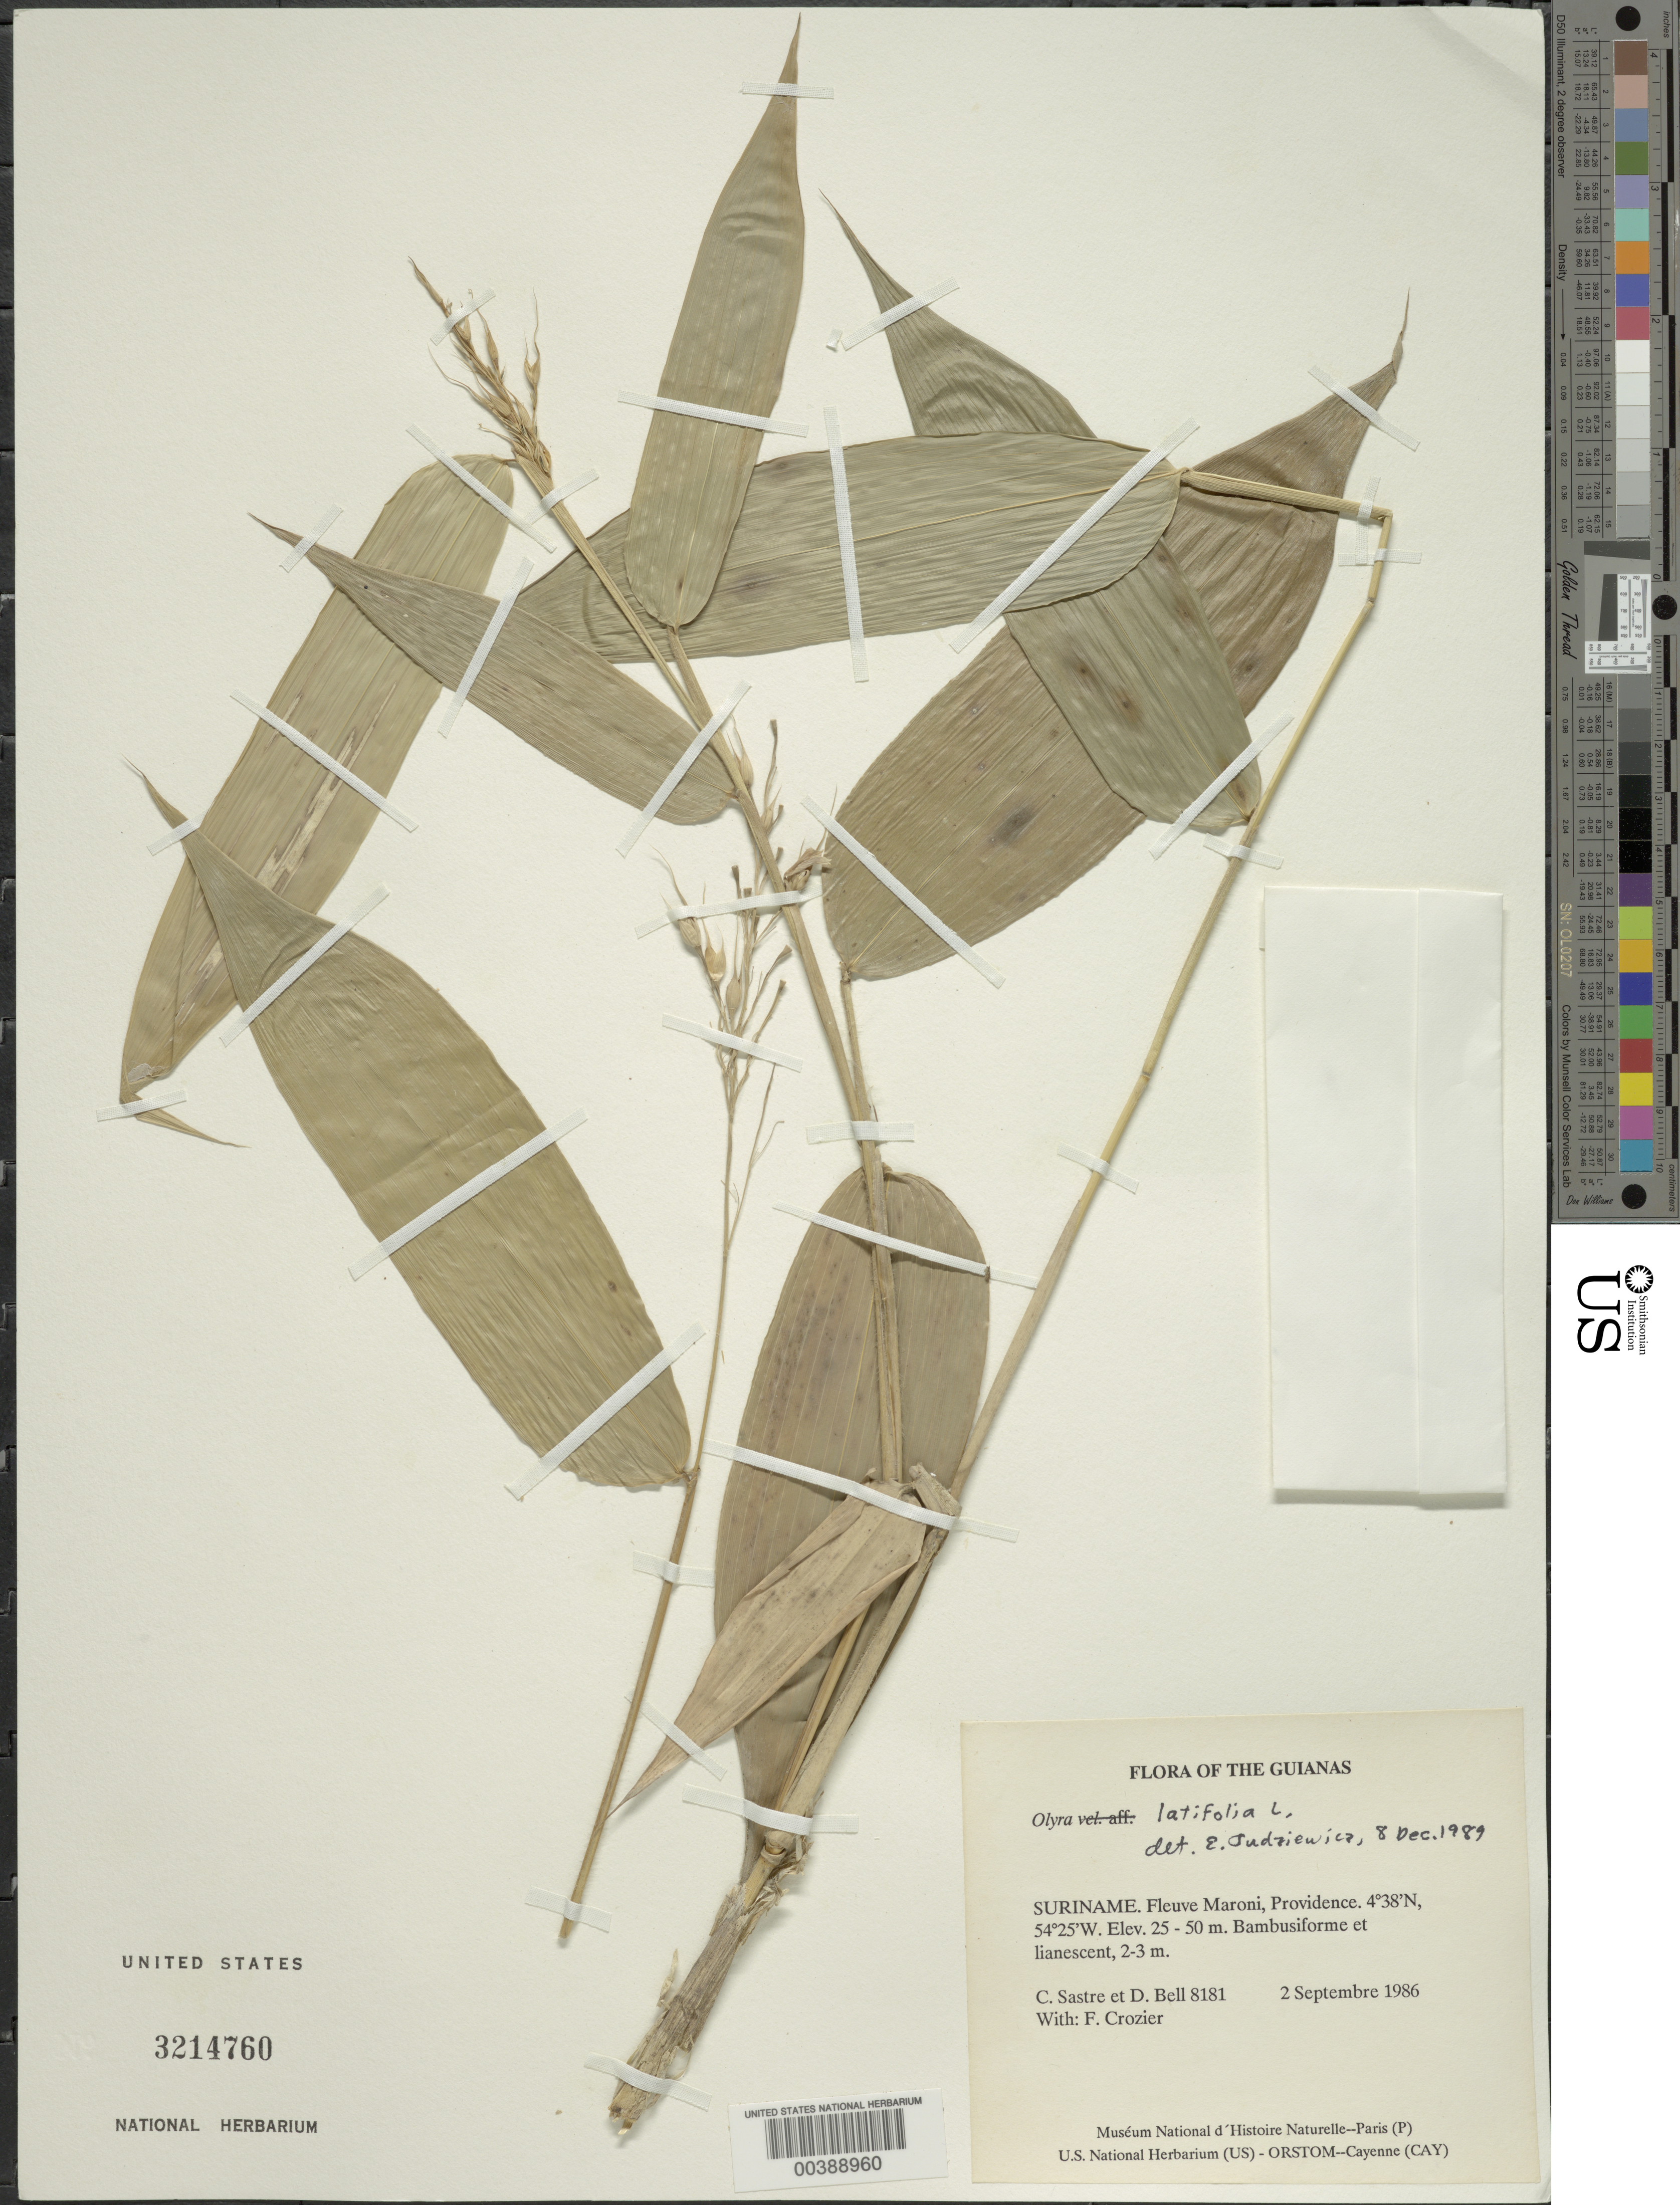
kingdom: Plantae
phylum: Tracheophyta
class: Liliopsida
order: Poales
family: Poaceae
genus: Olyra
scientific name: Olyra latifolia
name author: L.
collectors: C. H. L. Sastre, D. A. Bell & F. Crozier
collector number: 8181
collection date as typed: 02 Sep 1986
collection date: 1986-09-02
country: Suriname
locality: Fleuve maroni, providence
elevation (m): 25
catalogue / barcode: US 3214760